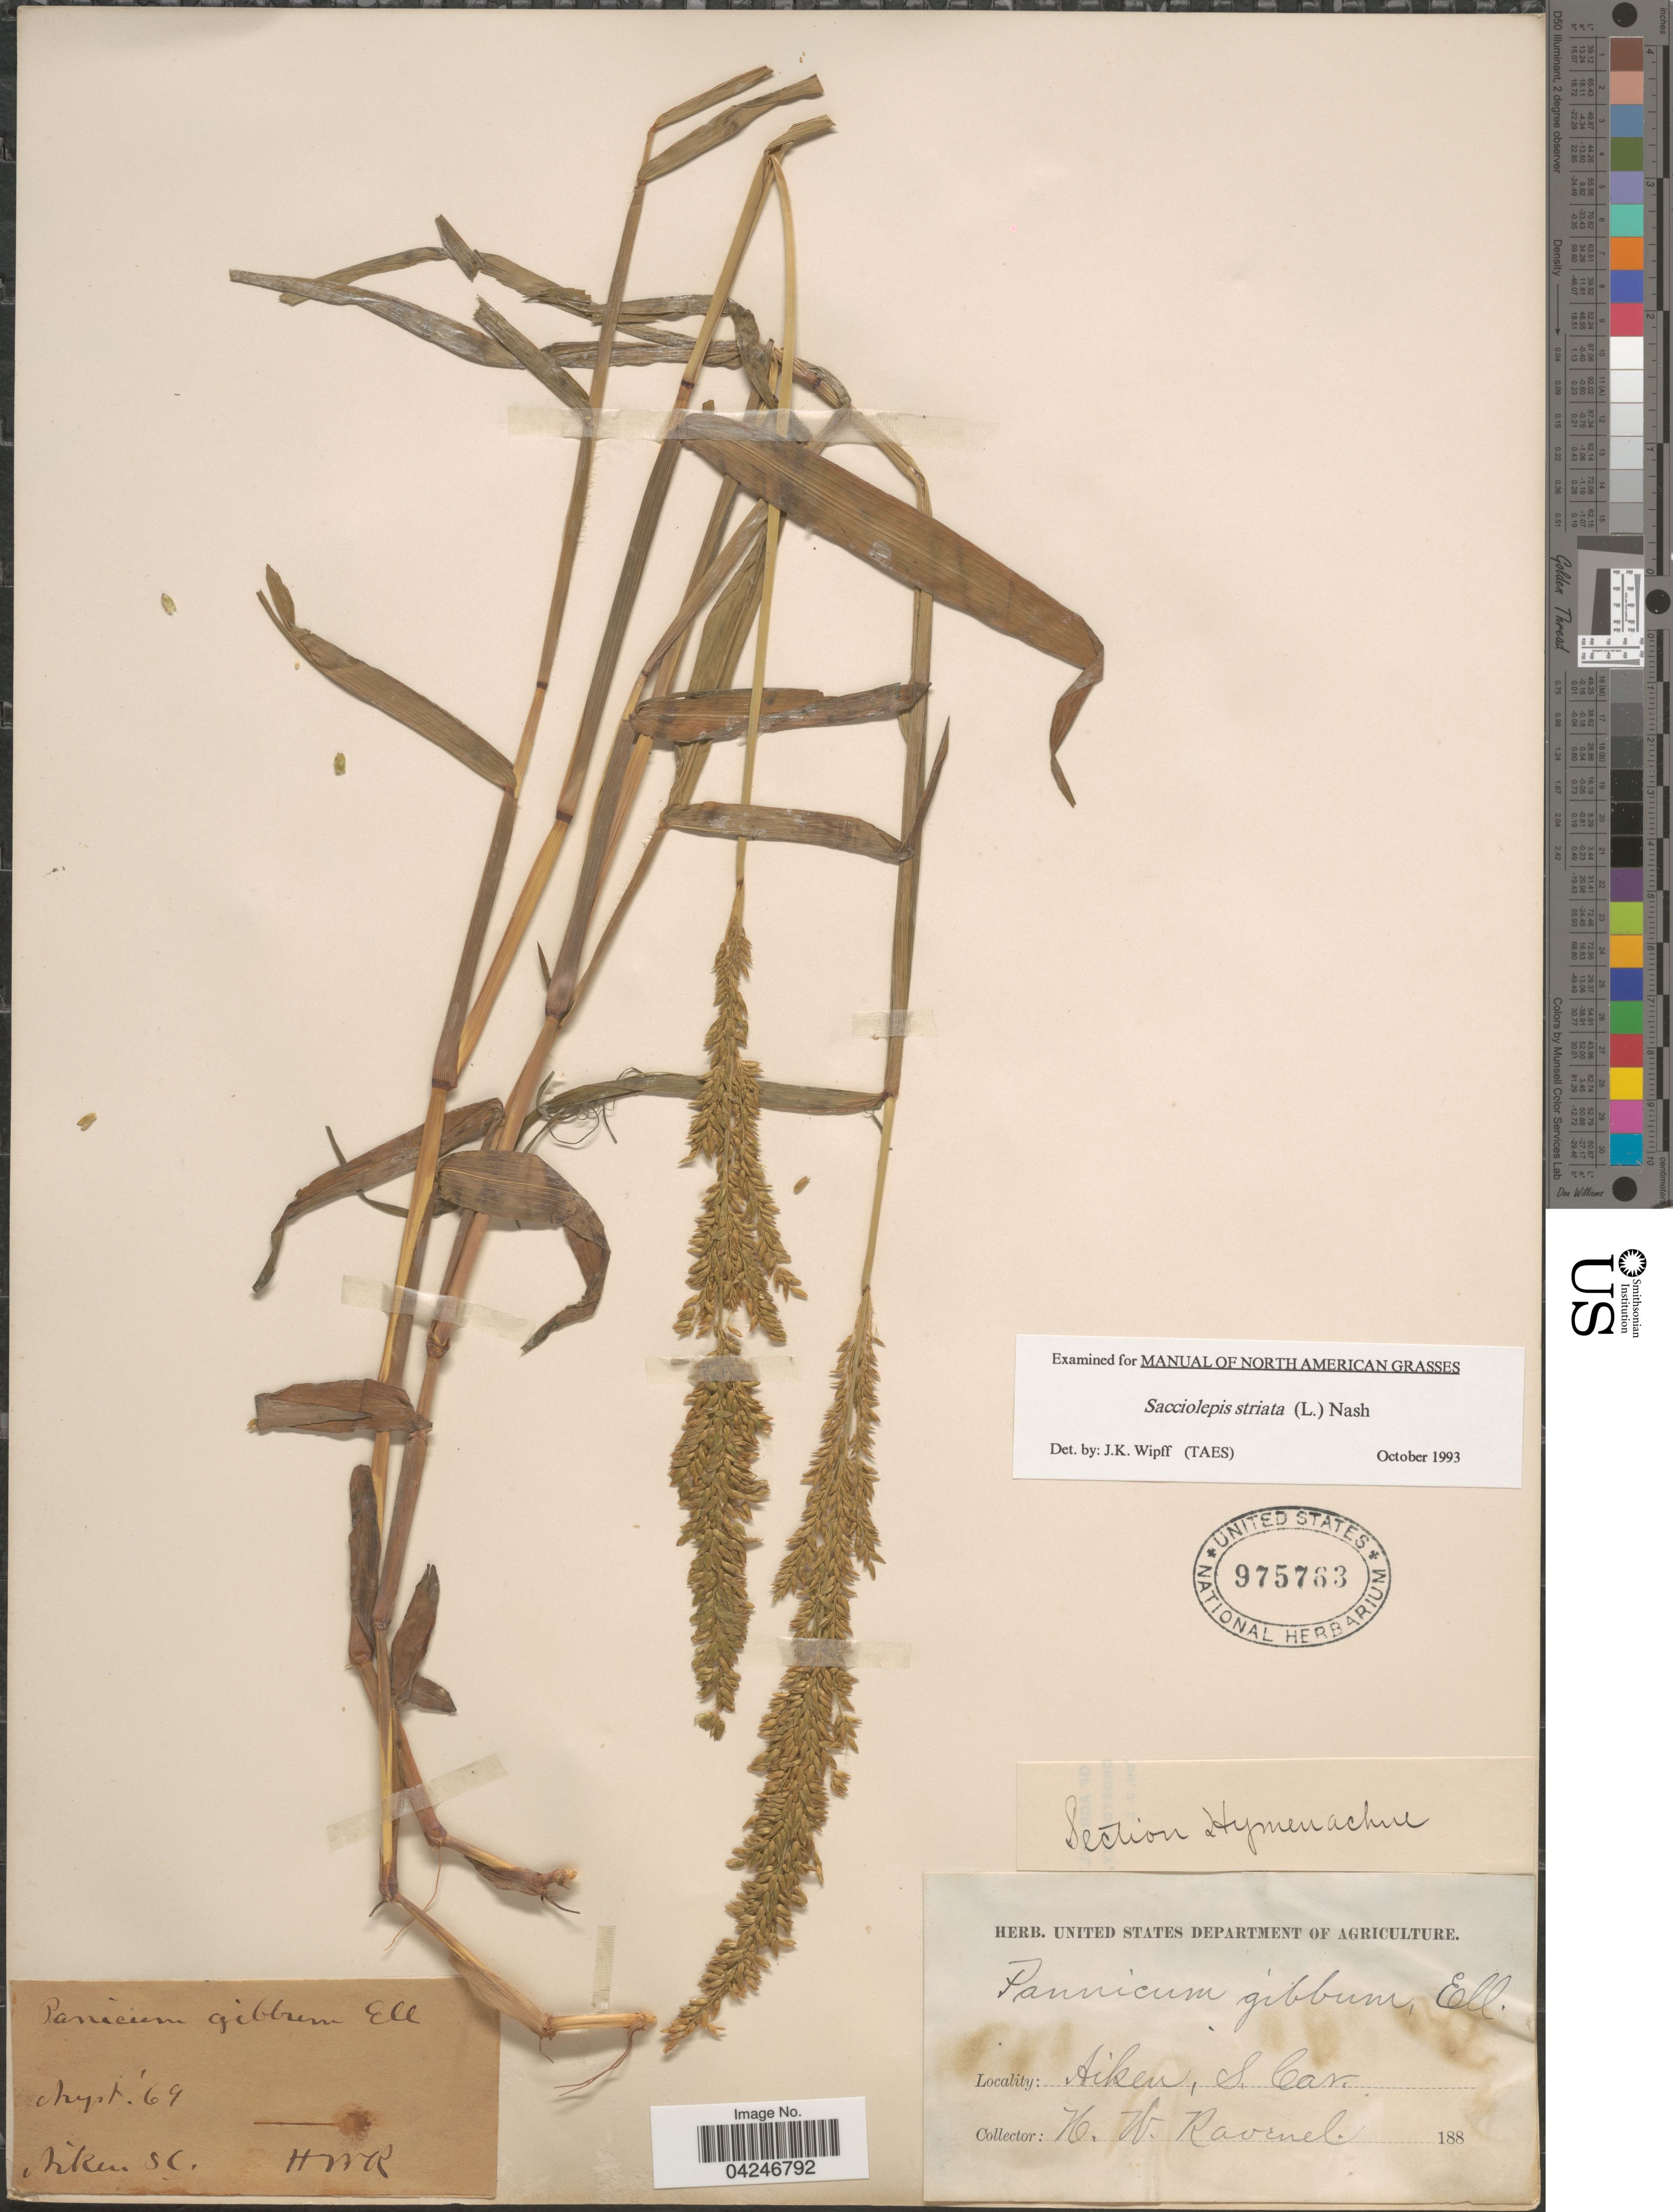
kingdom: Plantae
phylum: Tracheophyta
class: Liliopsida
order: Poales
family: Poaceae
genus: Sacciolepis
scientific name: Sacciolepis striata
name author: (L.) Nash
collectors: H. Ravenel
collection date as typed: Transcribed d/m/y: /8/69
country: United States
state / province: South Carolina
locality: Aiken.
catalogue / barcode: US 975763